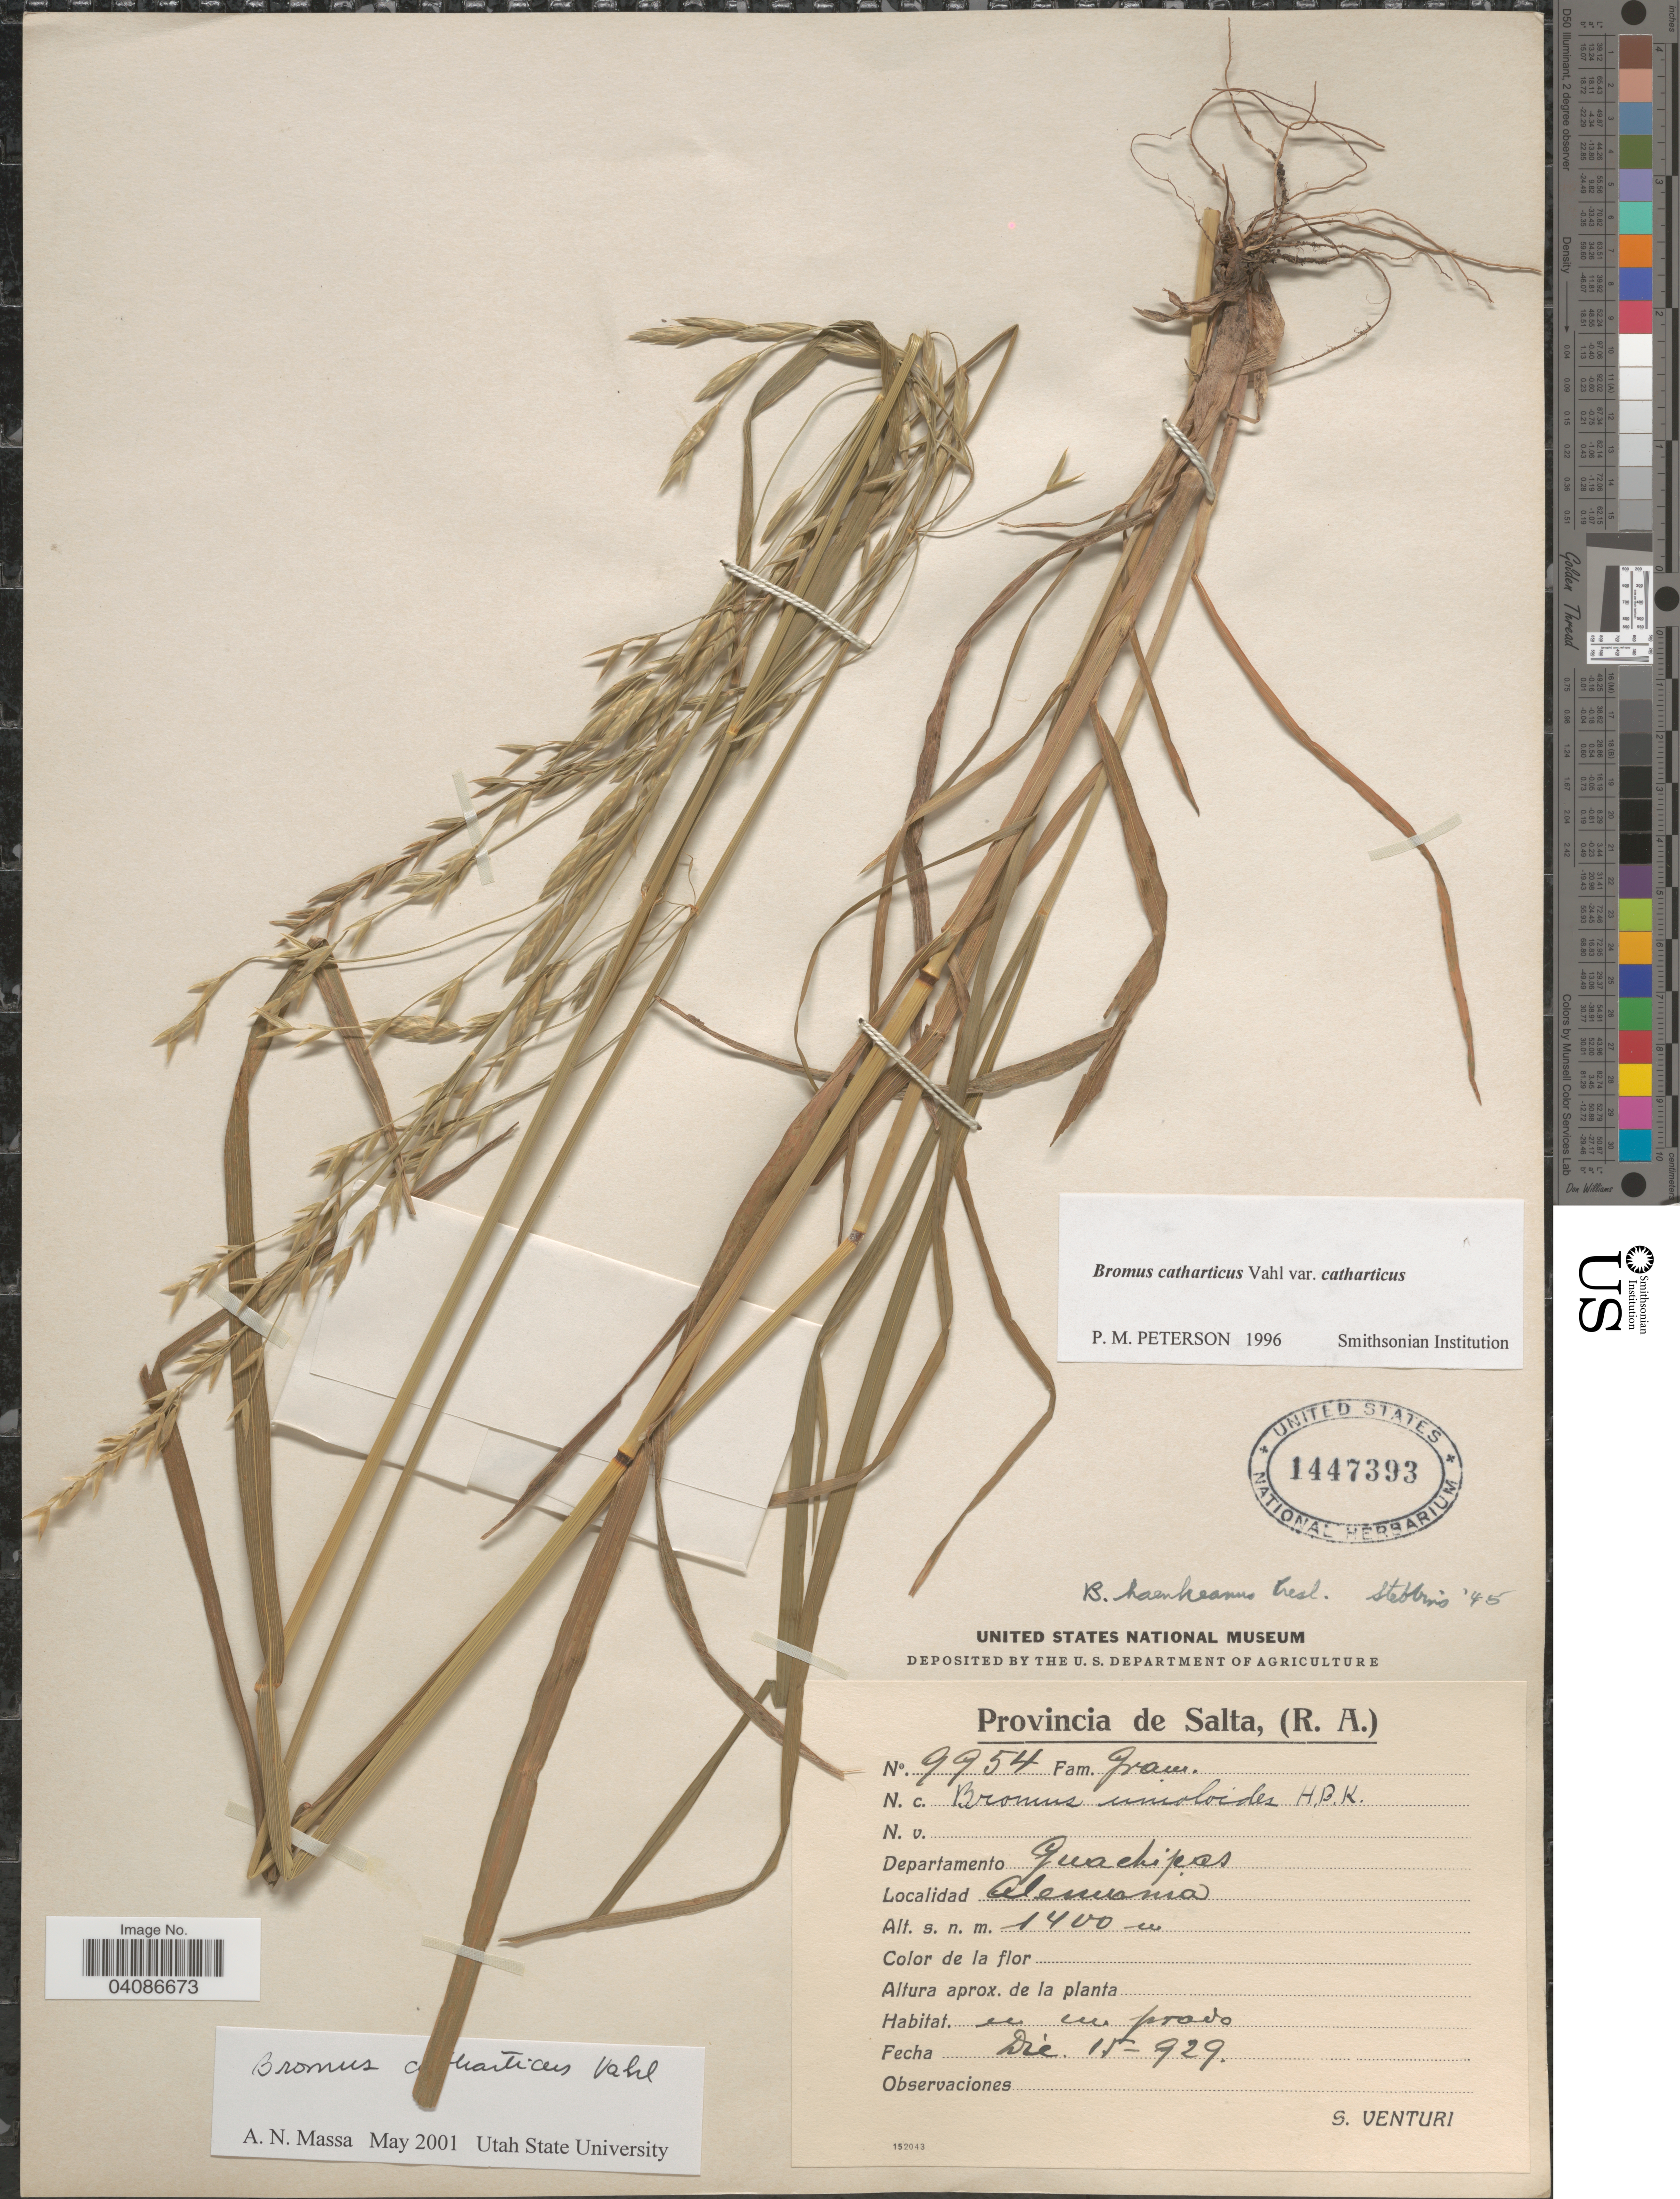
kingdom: Plantae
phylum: Tracheophyta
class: Liliopsida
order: Poales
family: Poaceae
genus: Bromus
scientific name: Bromus catharticus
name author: Vahl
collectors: S. Venturi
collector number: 9954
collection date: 1929-12-15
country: Argentina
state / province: Salta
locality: Departamento Guachipas. Alemania.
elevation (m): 1400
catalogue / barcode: US 1447393